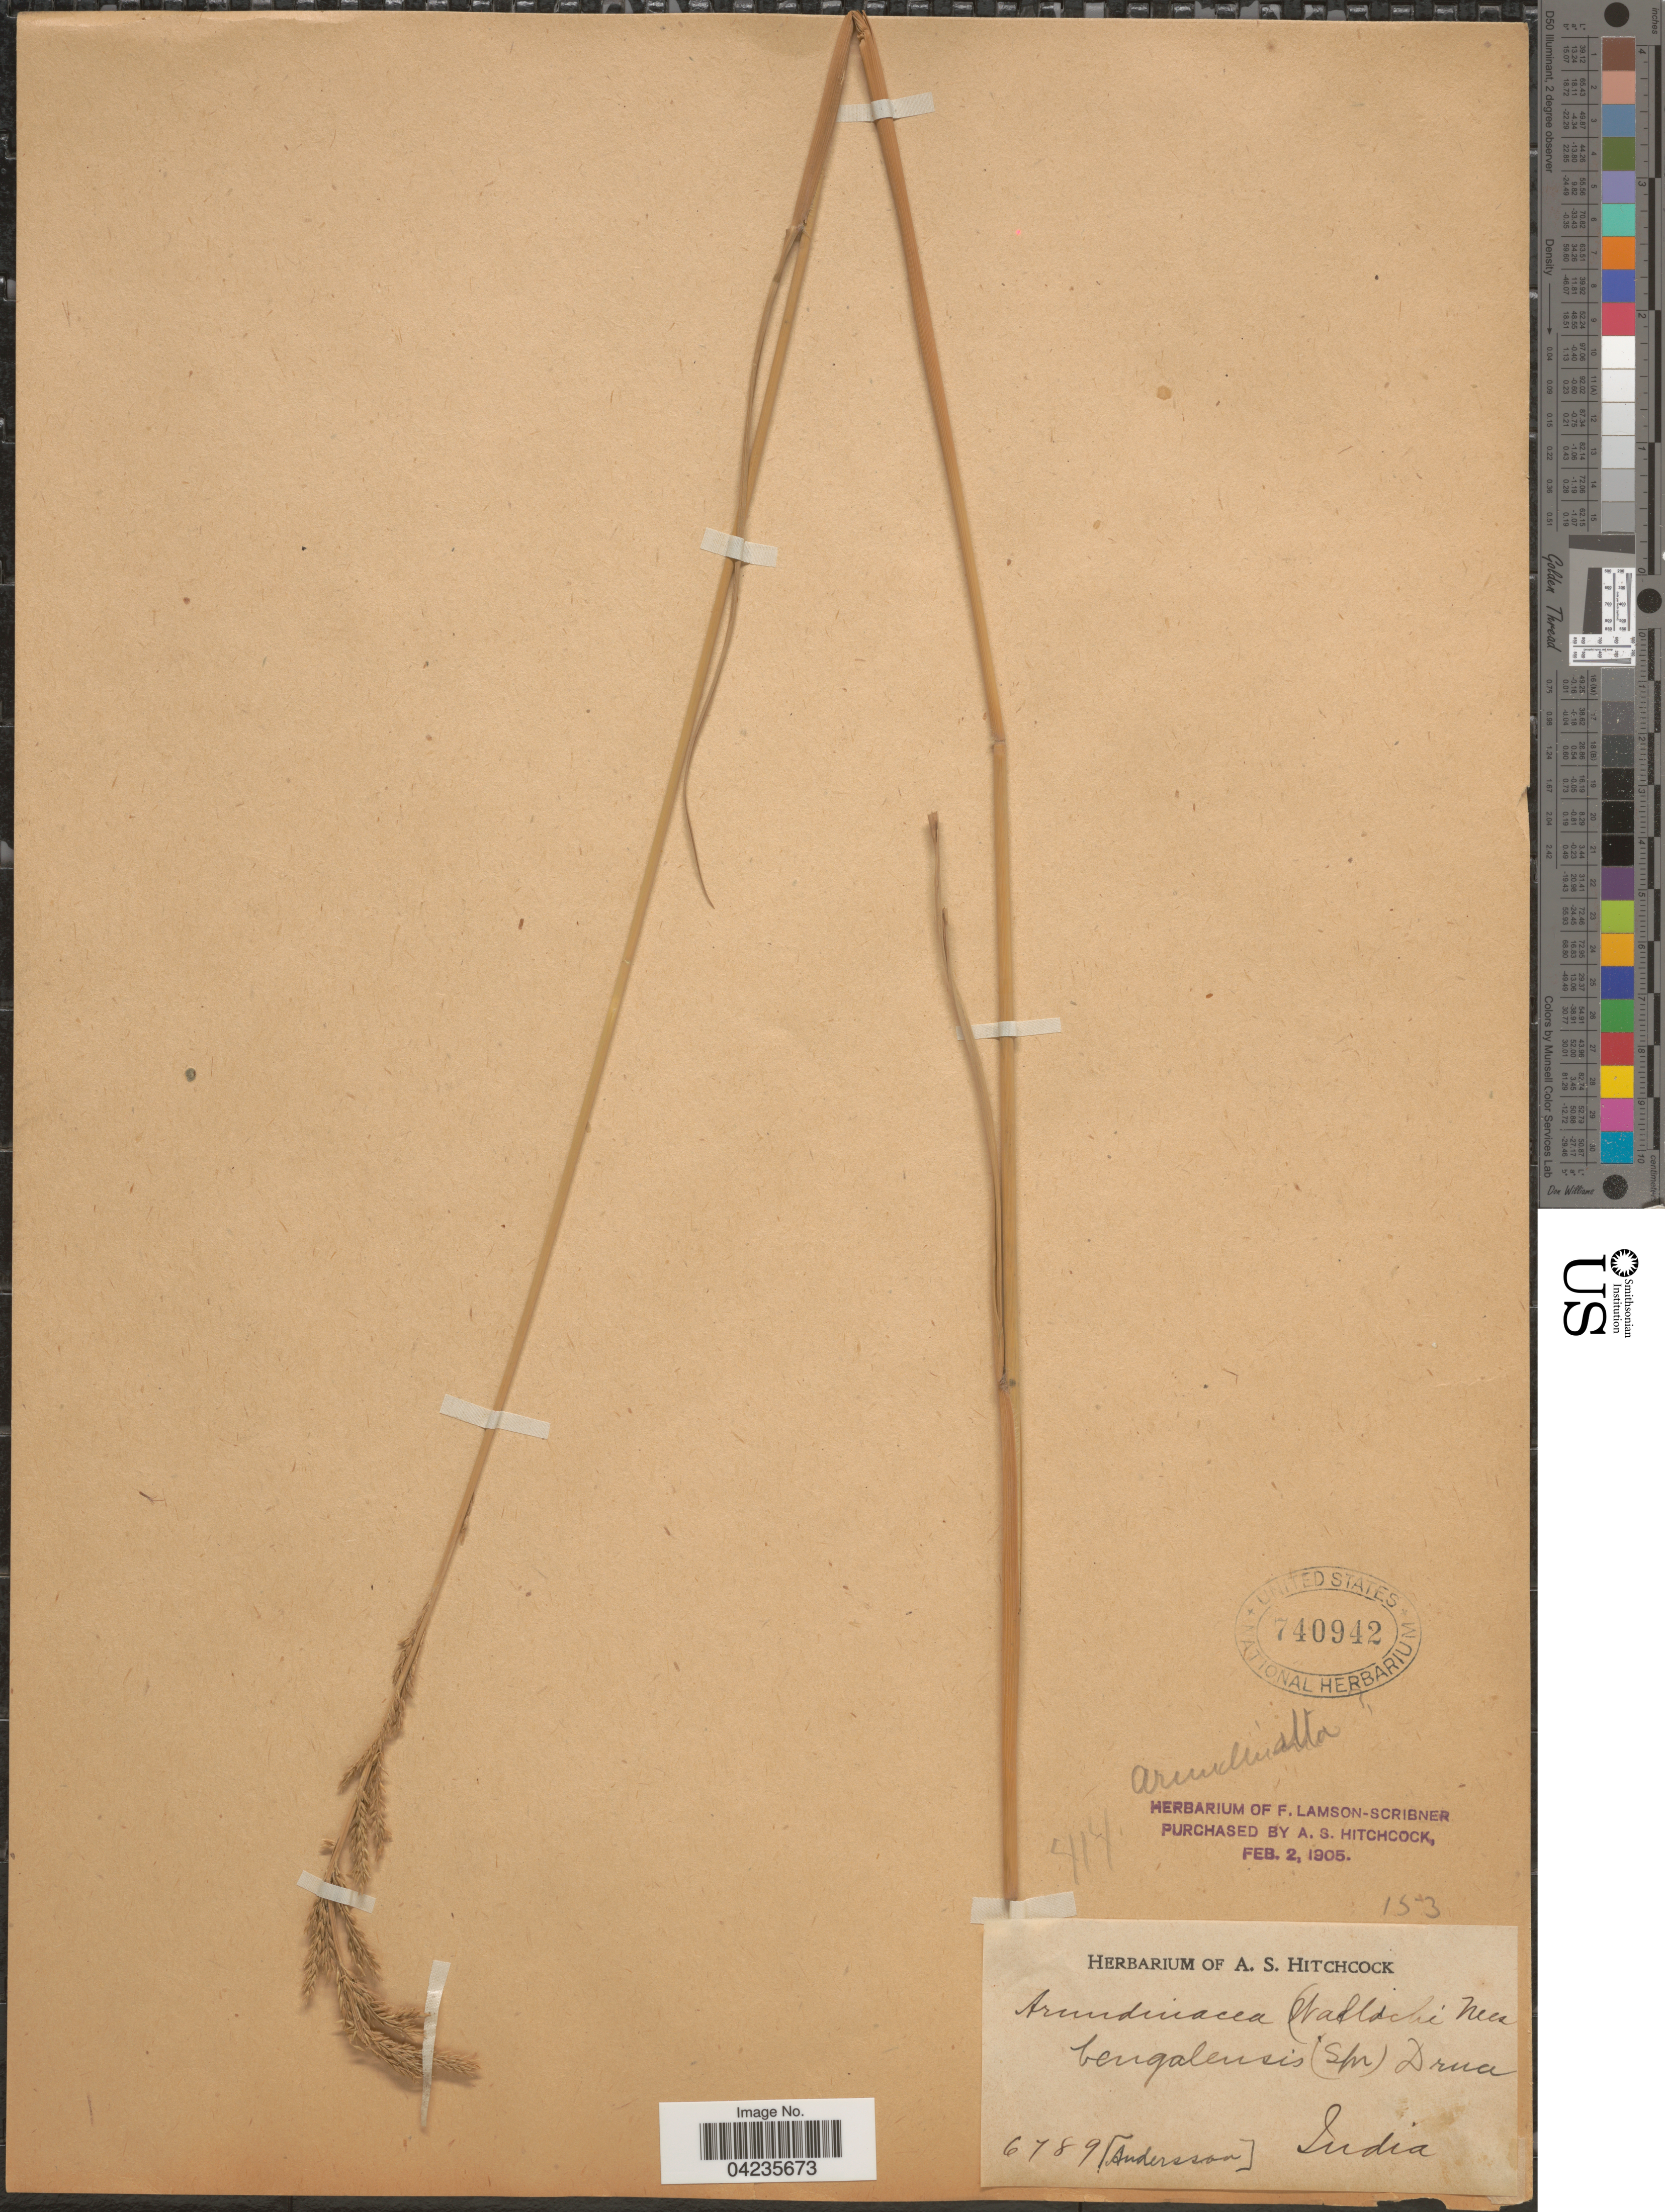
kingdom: Plantae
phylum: Tracheophyta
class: Liliopsida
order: Poales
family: Poaceae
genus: Arundinella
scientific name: Arundinella bengalensis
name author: (Spreng.) Druce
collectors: -- Anderson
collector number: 6789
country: India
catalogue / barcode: US 740942